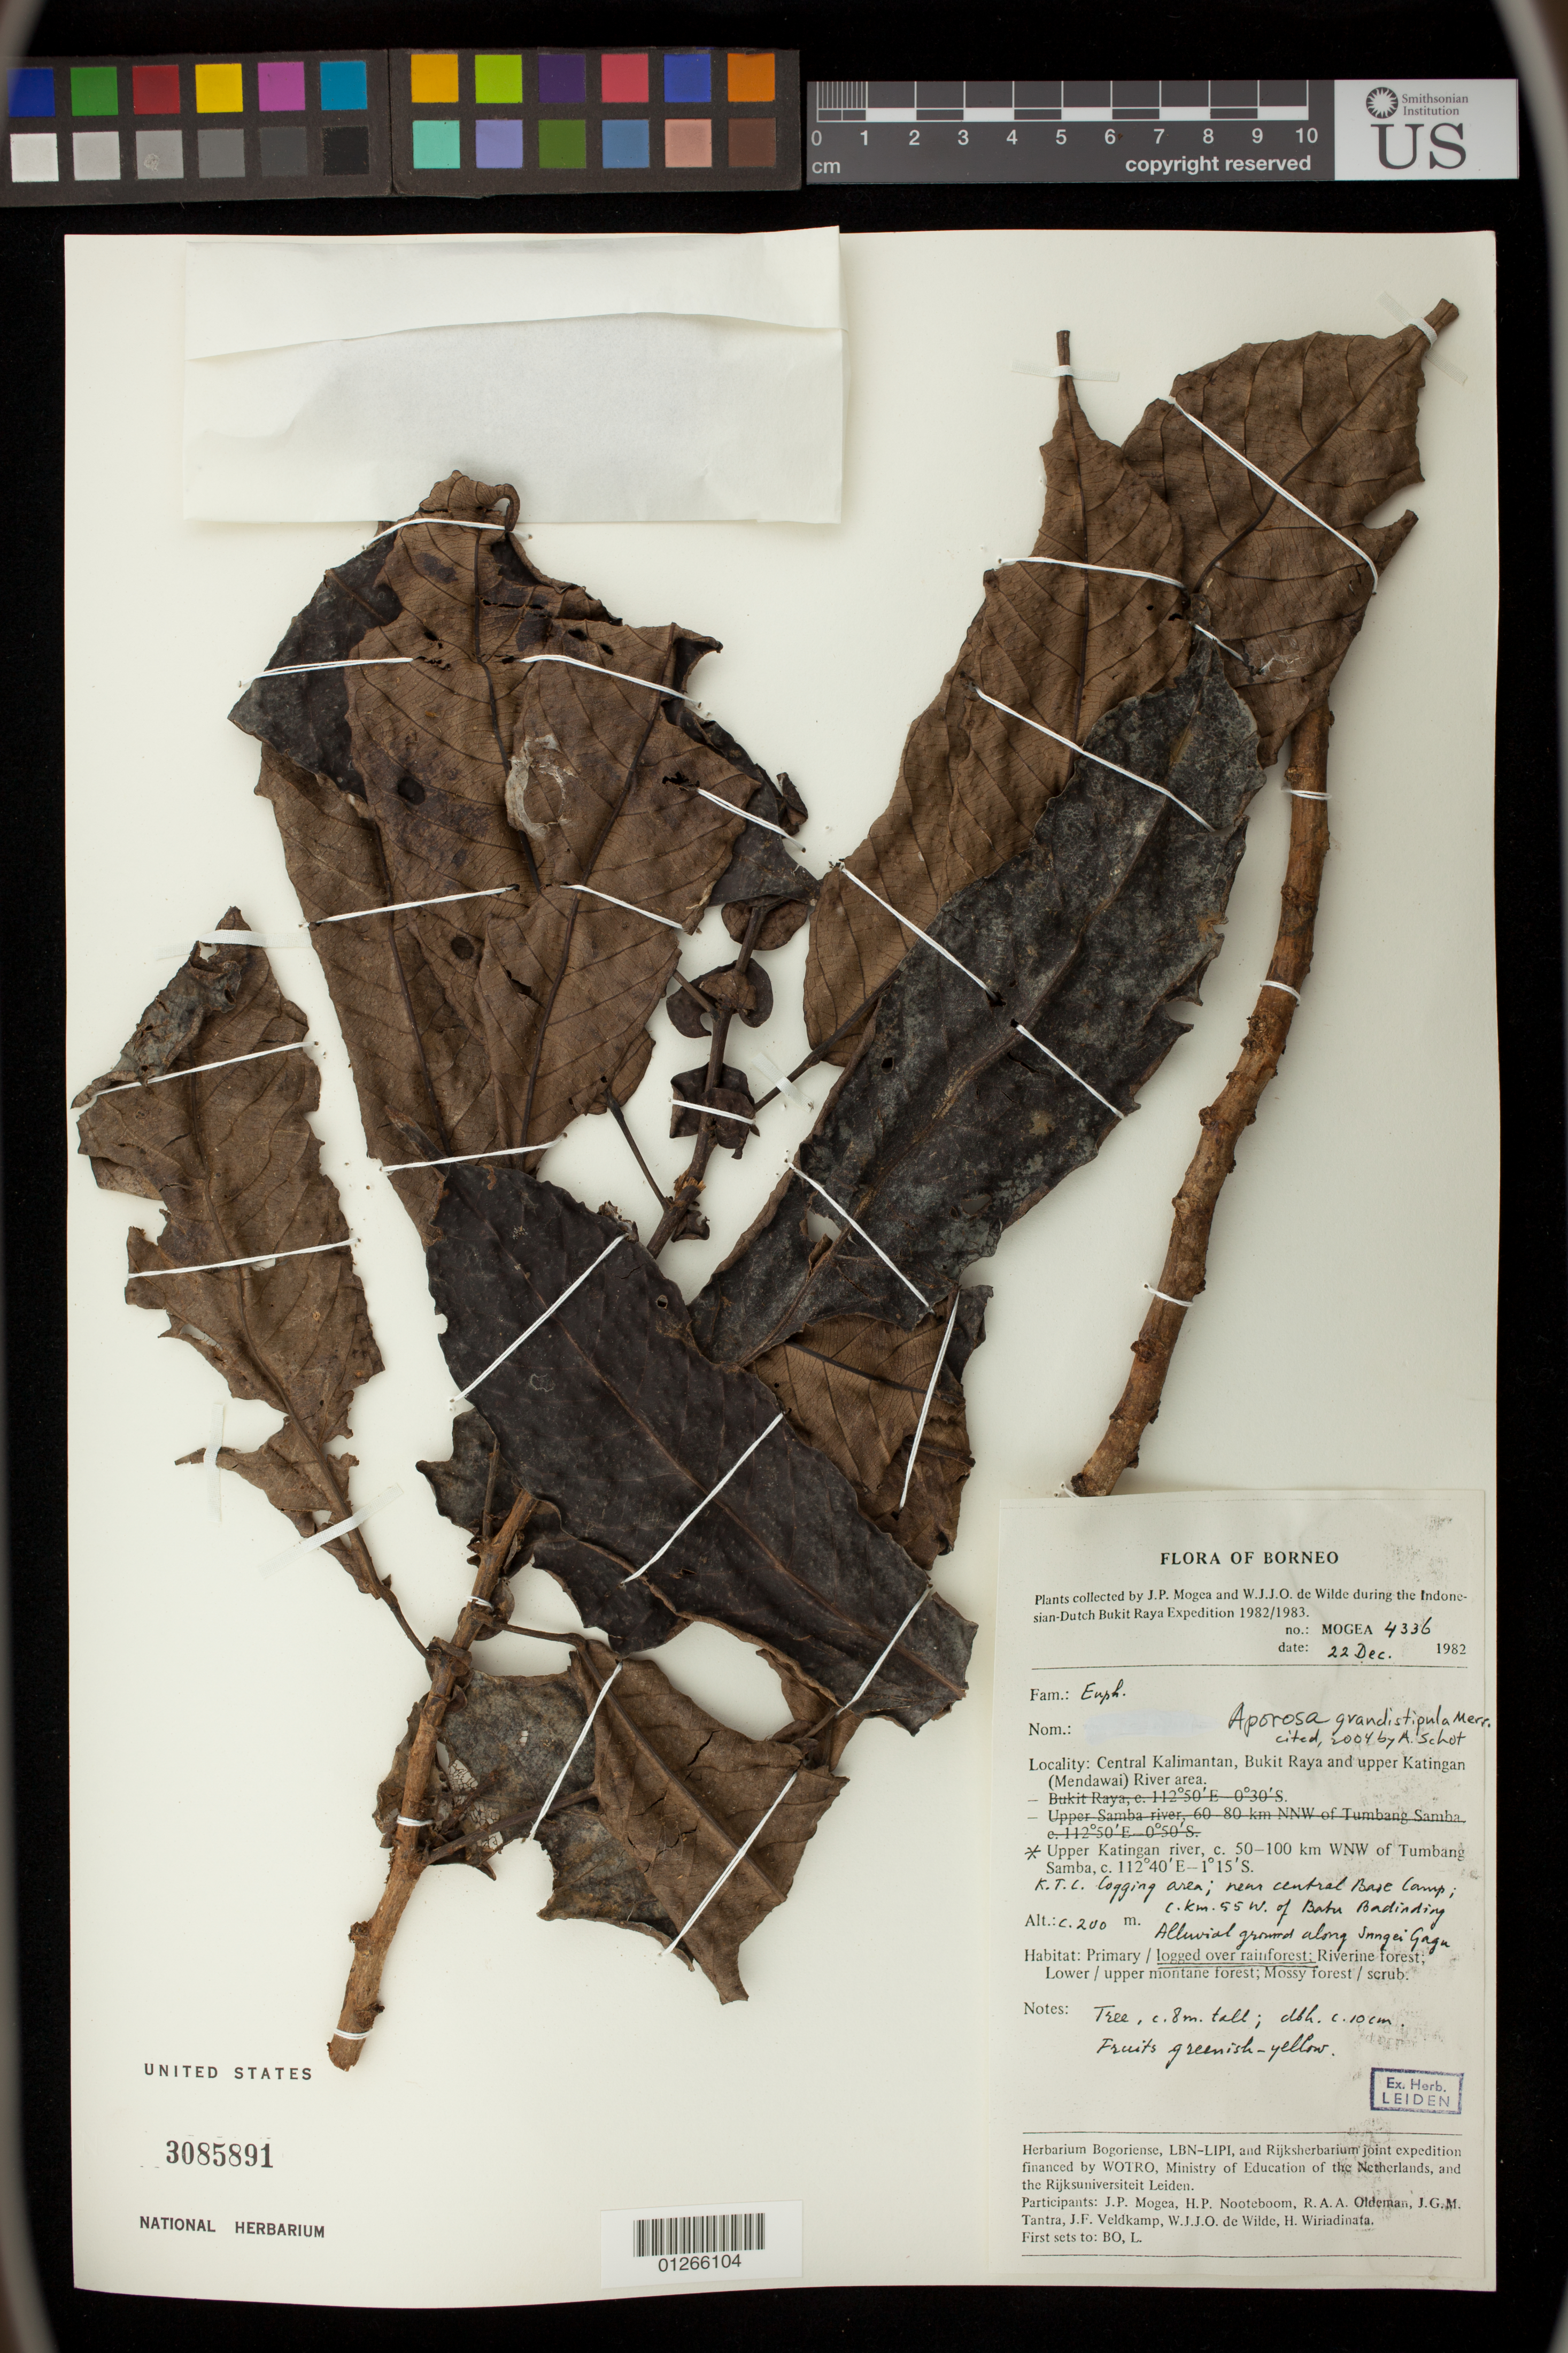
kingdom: Plantae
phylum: Tracheophyta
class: Magnoliopsida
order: Malpighiales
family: Phyllanthaceae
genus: Aporosa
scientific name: Aporosa grandistipula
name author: Merr.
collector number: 4336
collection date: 1982-12-22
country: Indonesia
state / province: Kalimantan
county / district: Kalimantan Tengah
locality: Bukit Raya and upper Katingan (Mendawai) River area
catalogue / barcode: US 3085891